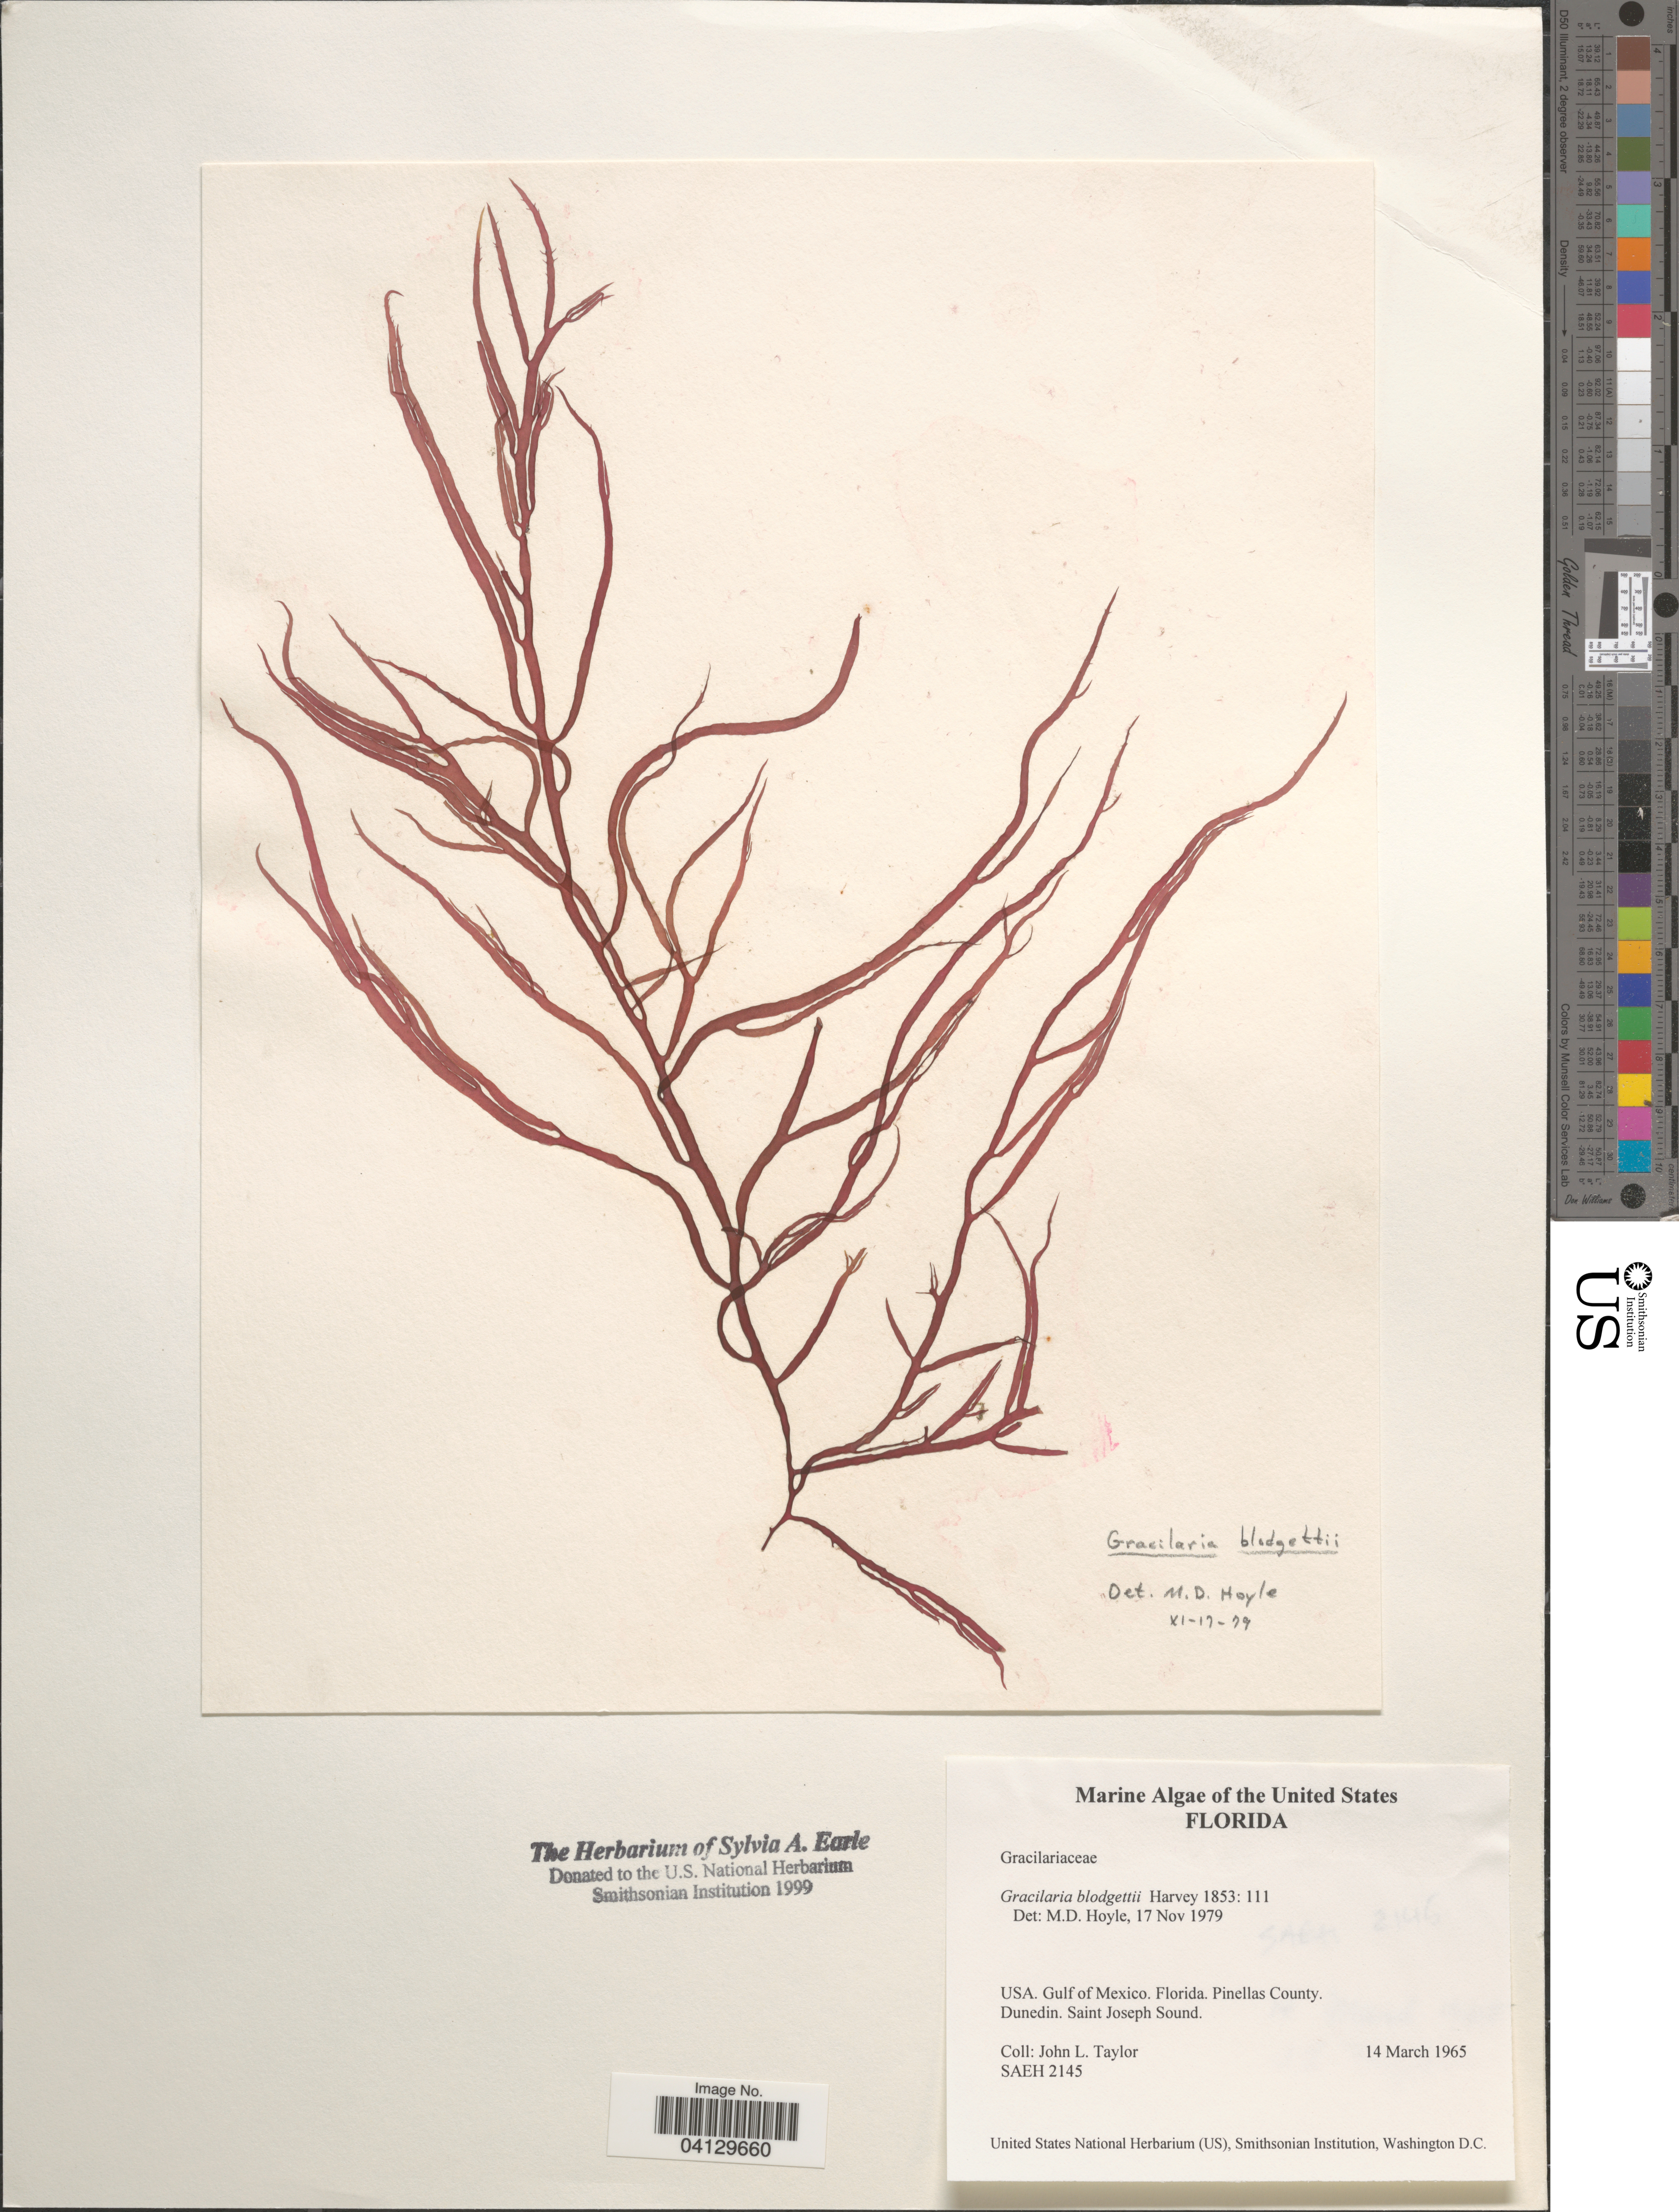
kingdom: Plantae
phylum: Rhodophyta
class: Florideophyceae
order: Gracilariales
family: Gracilariaceae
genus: Gracilaria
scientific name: Gracilaria blodgettii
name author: Harv.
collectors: J. L. Taylor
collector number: SAEH2145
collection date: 1965-03-14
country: United States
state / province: Florida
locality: Gulf of Mexico. Pinellas County. Dunedin. Saint Joseph Sound.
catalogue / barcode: US 328849